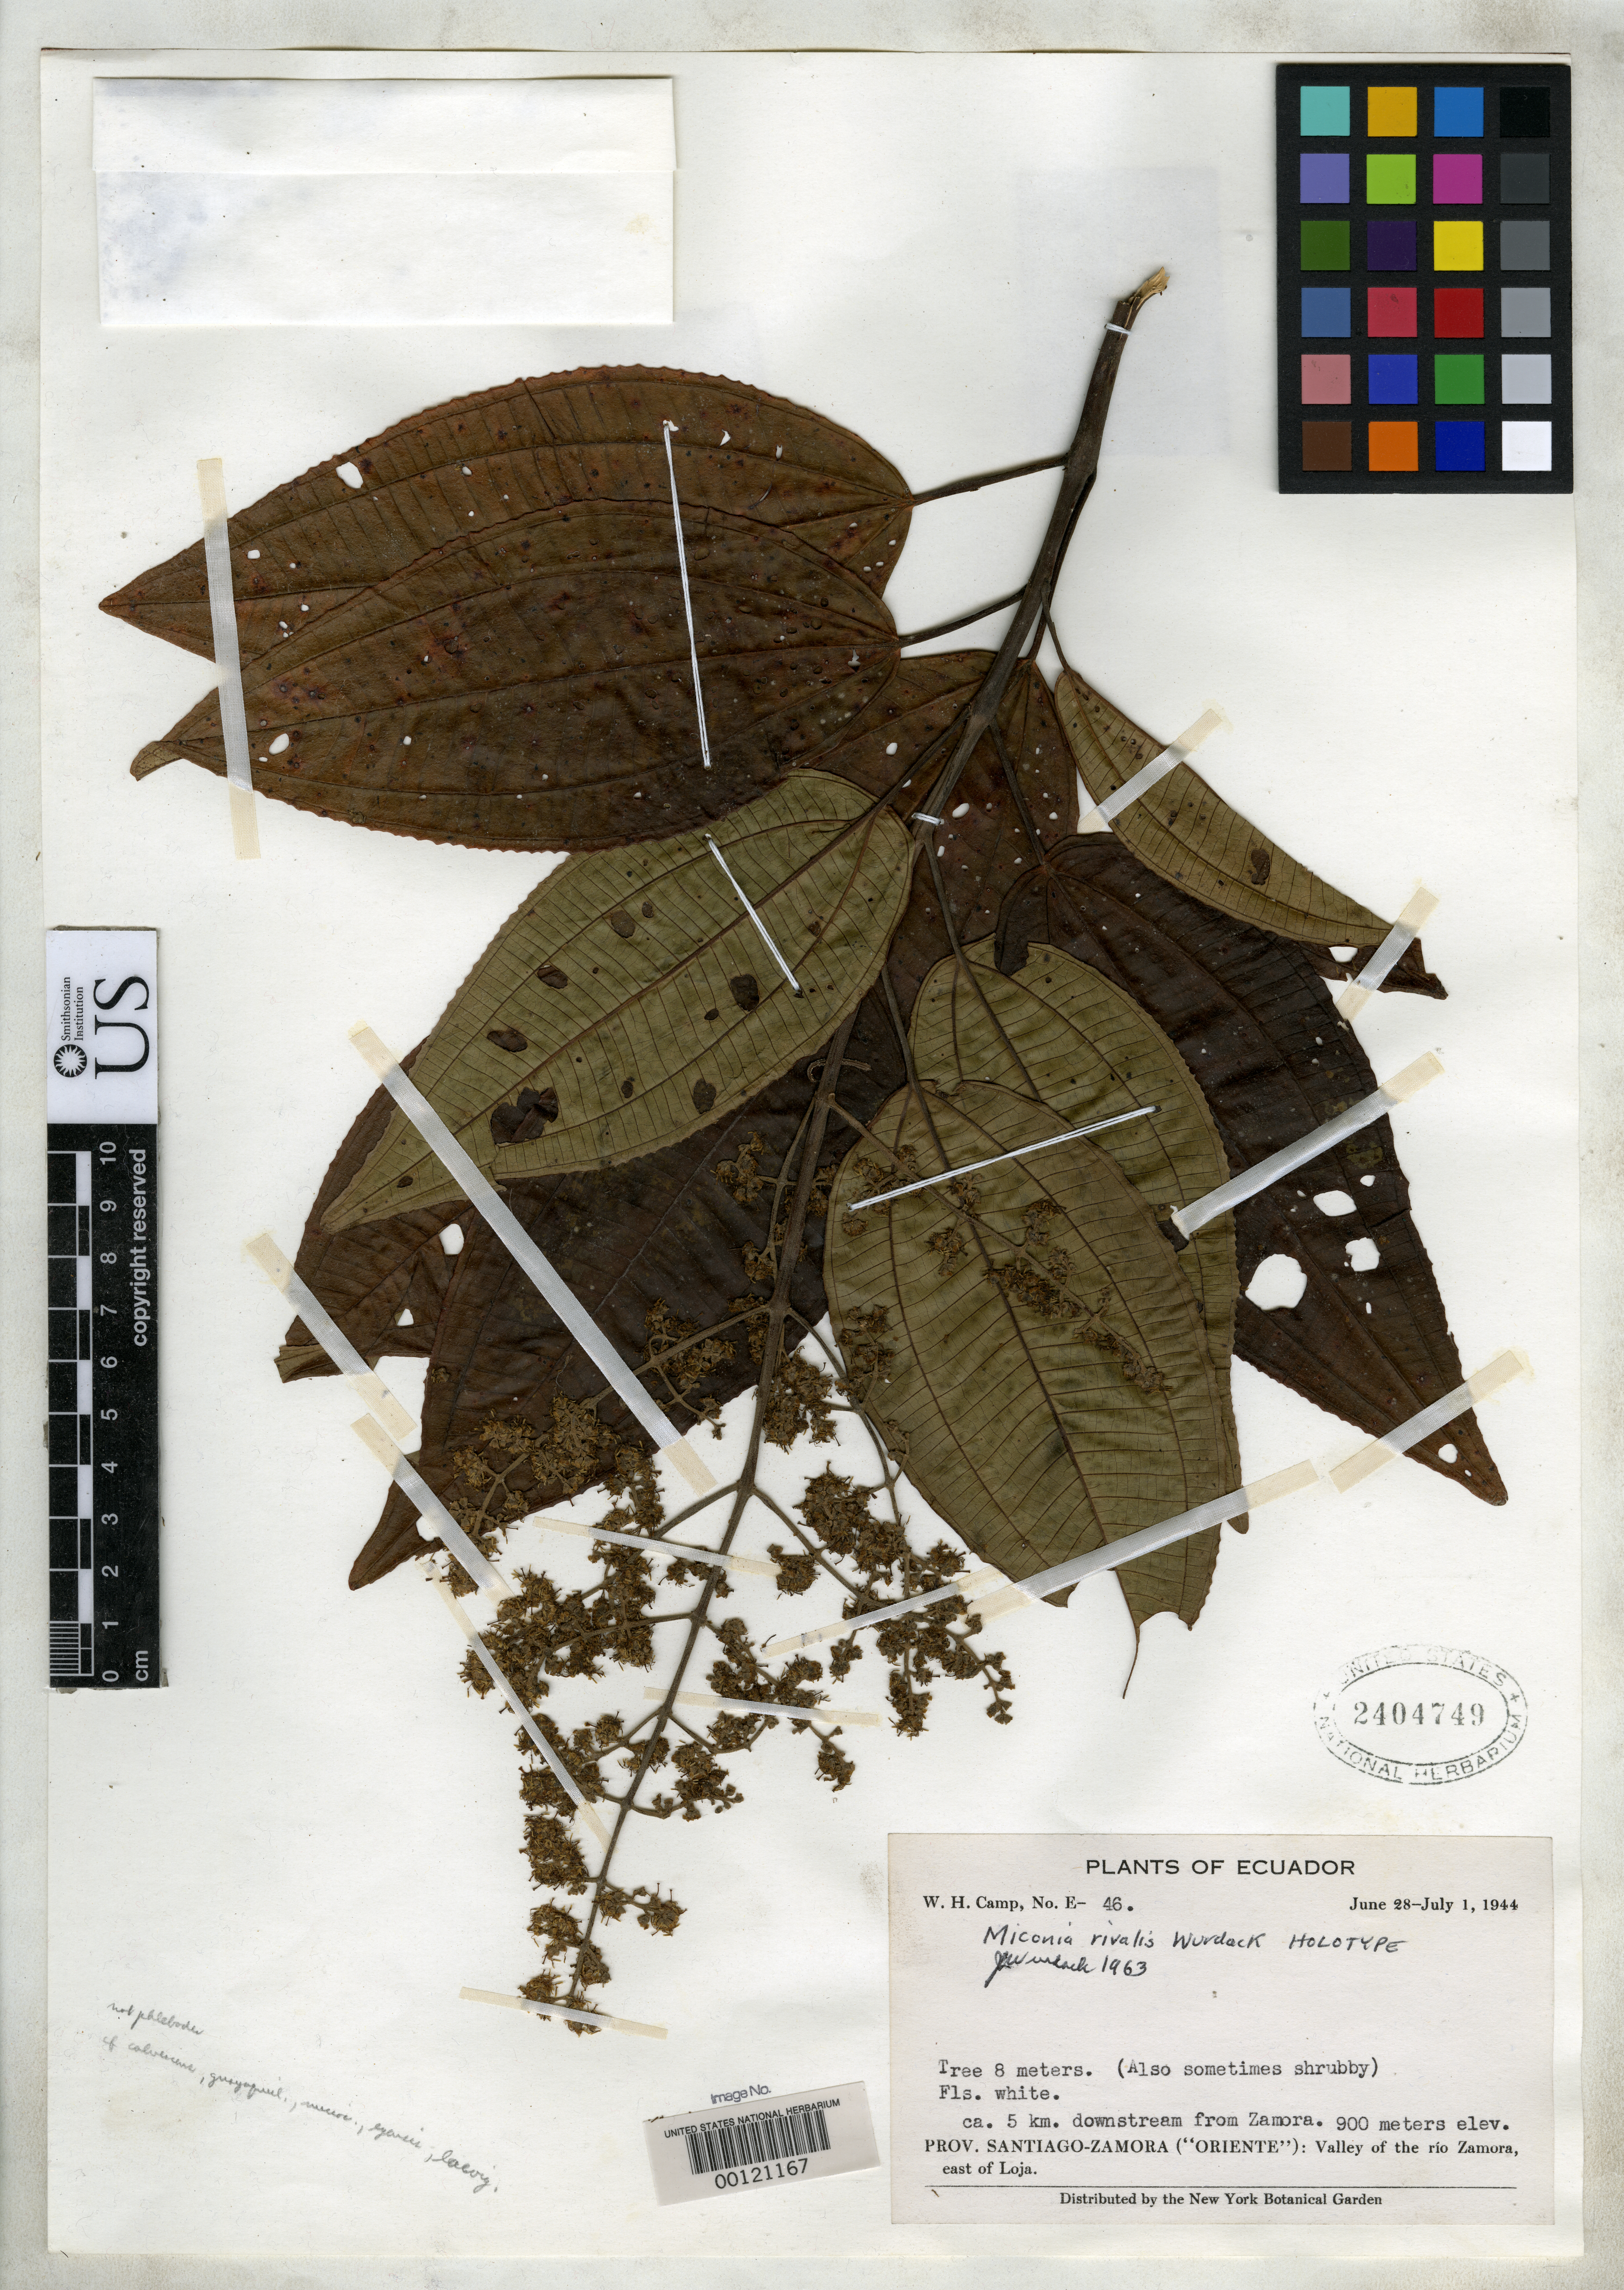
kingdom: Plantae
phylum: Tracheophyta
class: Magnoliopsida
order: Myrtales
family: Melastomataceae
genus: Miconia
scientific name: Miconia rivalis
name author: Wurdack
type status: Holotype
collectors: W. H. Camp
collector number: E-46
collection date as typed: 28 Jun 1944 to 01 Jul 1944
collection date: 1944-06-28/1944-07-01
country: Ecuador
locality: Rio Zamora.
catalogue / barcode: US 2404749